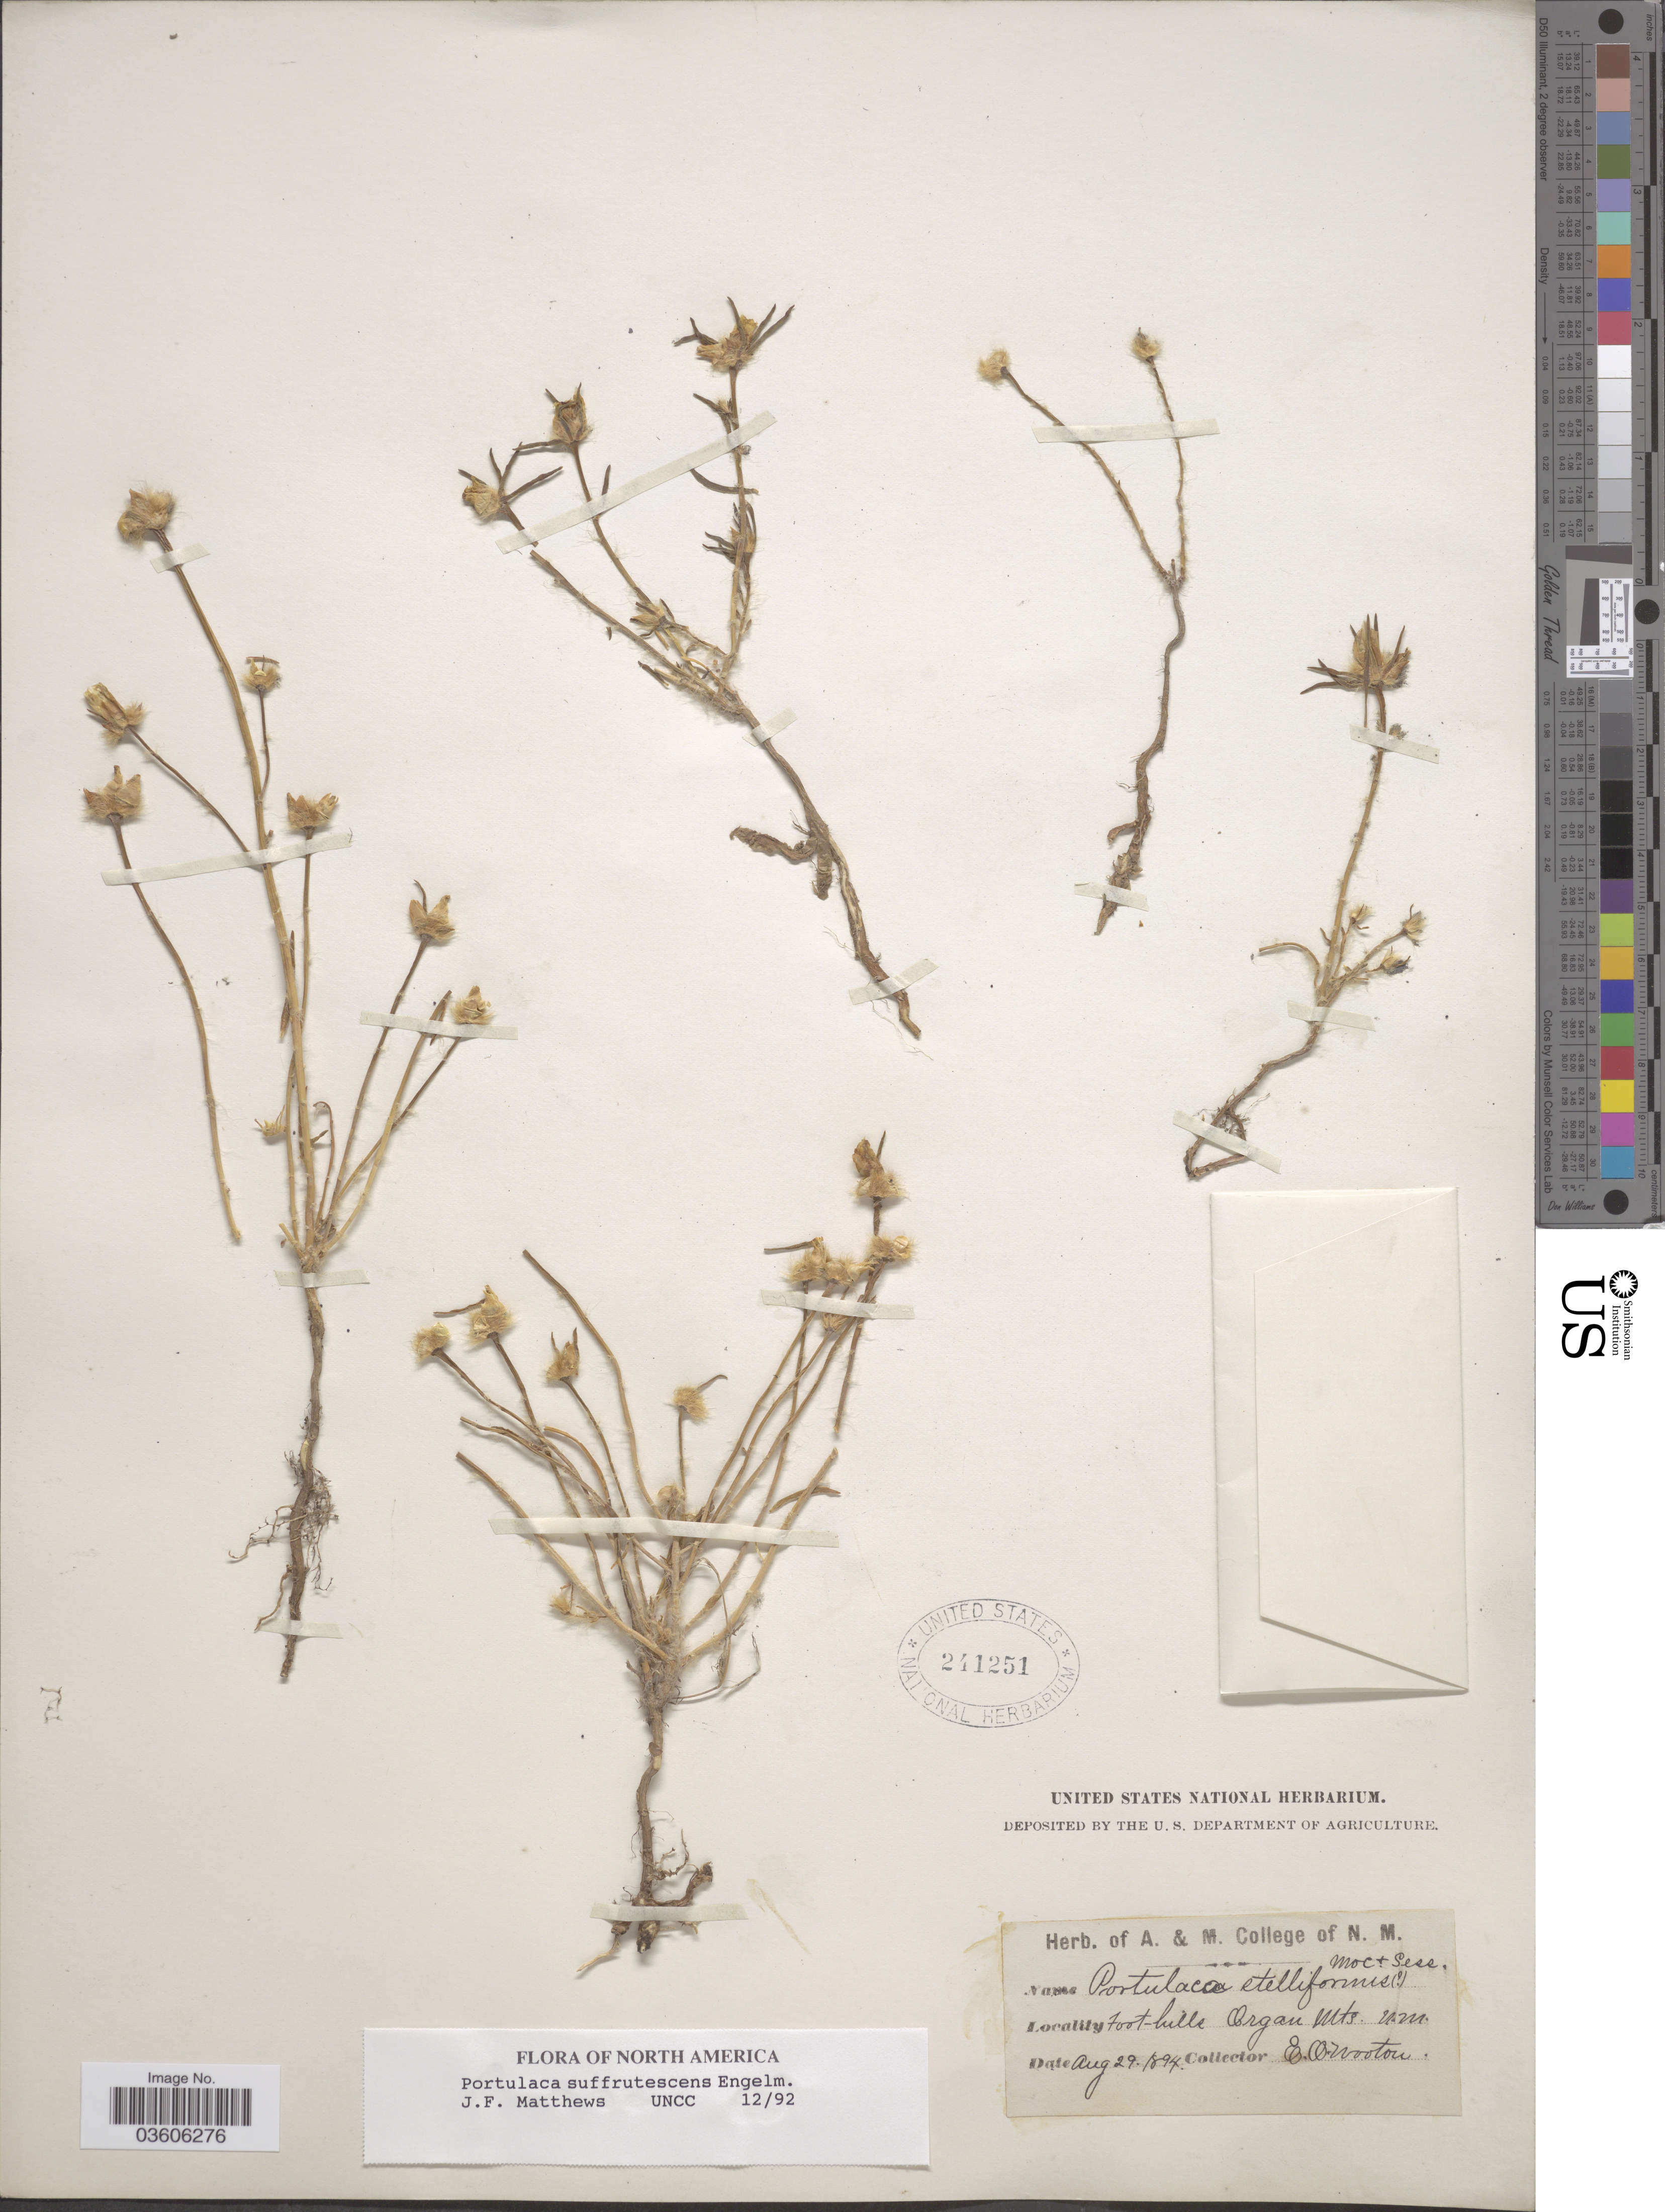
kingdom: Plantae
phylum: Tracheophyta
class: Magnoliopsida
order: Caryophyllales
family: Portulacaceae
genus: Portulaca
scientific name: Portulaca suffrutescens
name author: Engelm.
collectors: E. O. Wooton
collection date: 1894-08-29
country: United States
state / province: New Mexico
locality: Foot-hills Organ Mts.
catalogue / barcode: US 241251